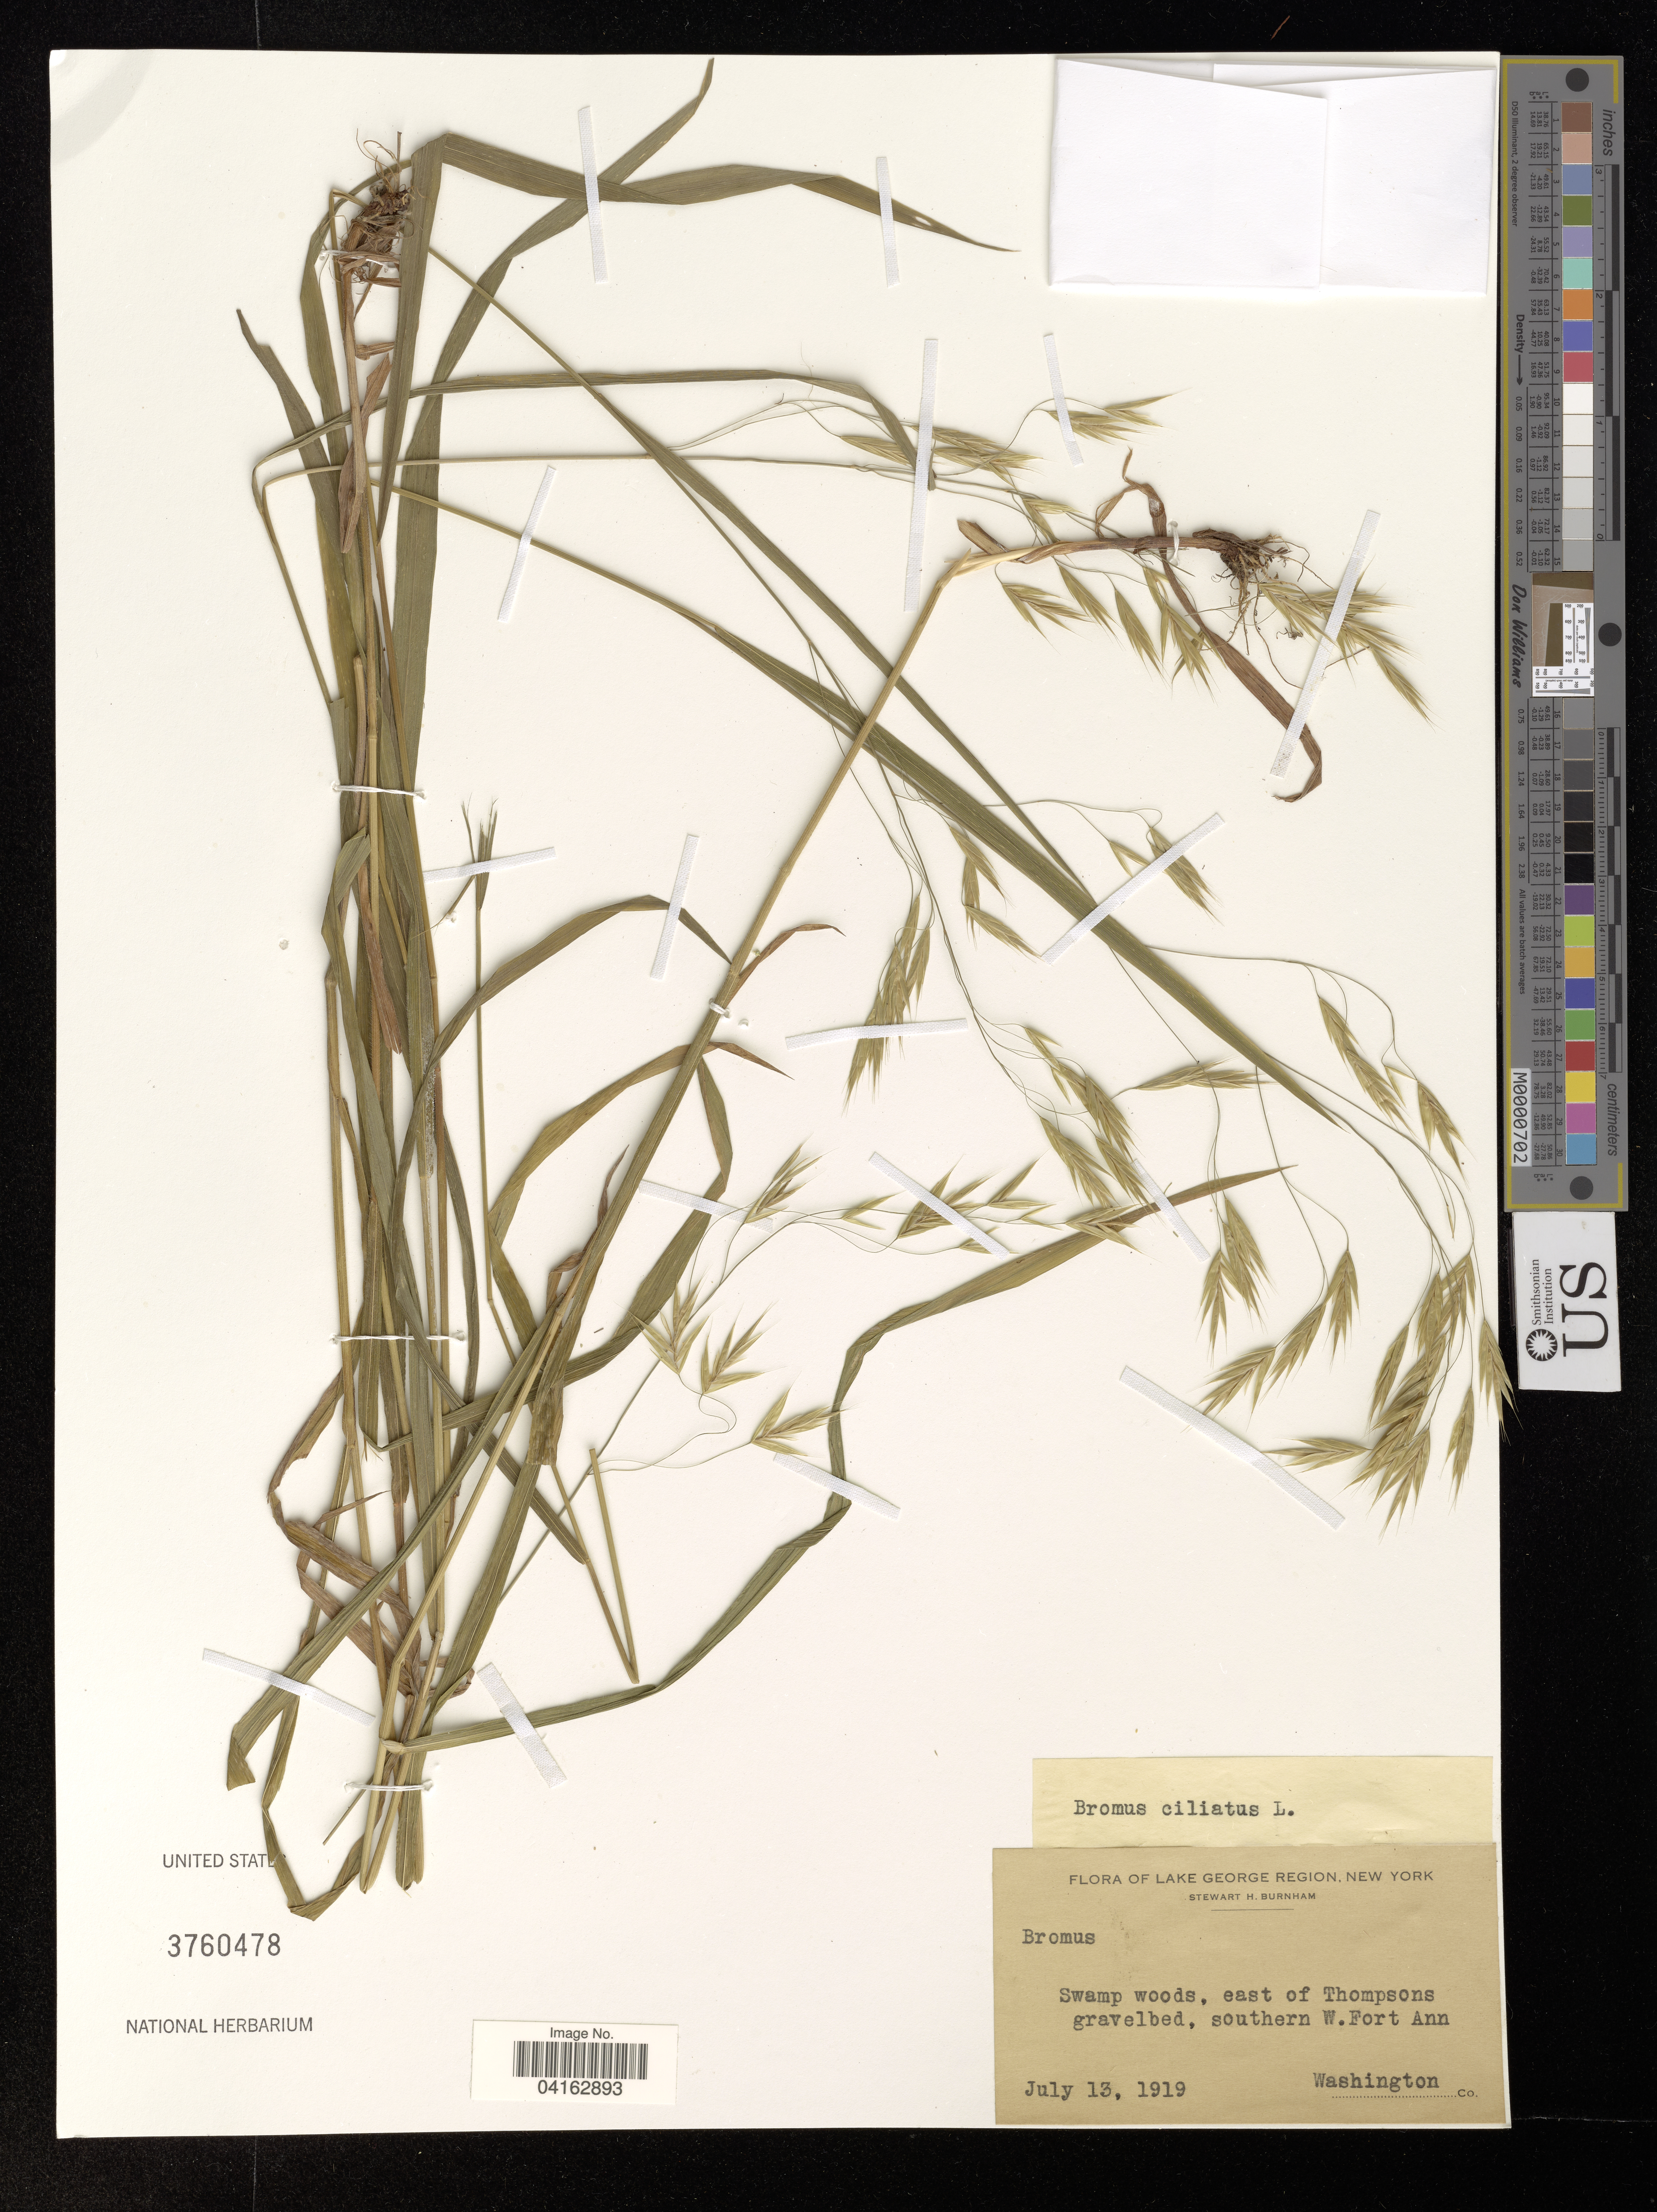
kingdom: Plantae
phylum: Tracheophyta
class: Liliopsida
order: Poales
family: Poaceae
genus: Bromus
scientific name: Bromus ciliatus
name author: L.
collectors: S. Burnham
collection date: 1919-07-13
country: United States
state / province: New York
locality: Lake George Region. East of Thompsons gravelbed, southern W. Fort Ann. Washington Co.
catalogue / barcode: US 3760478